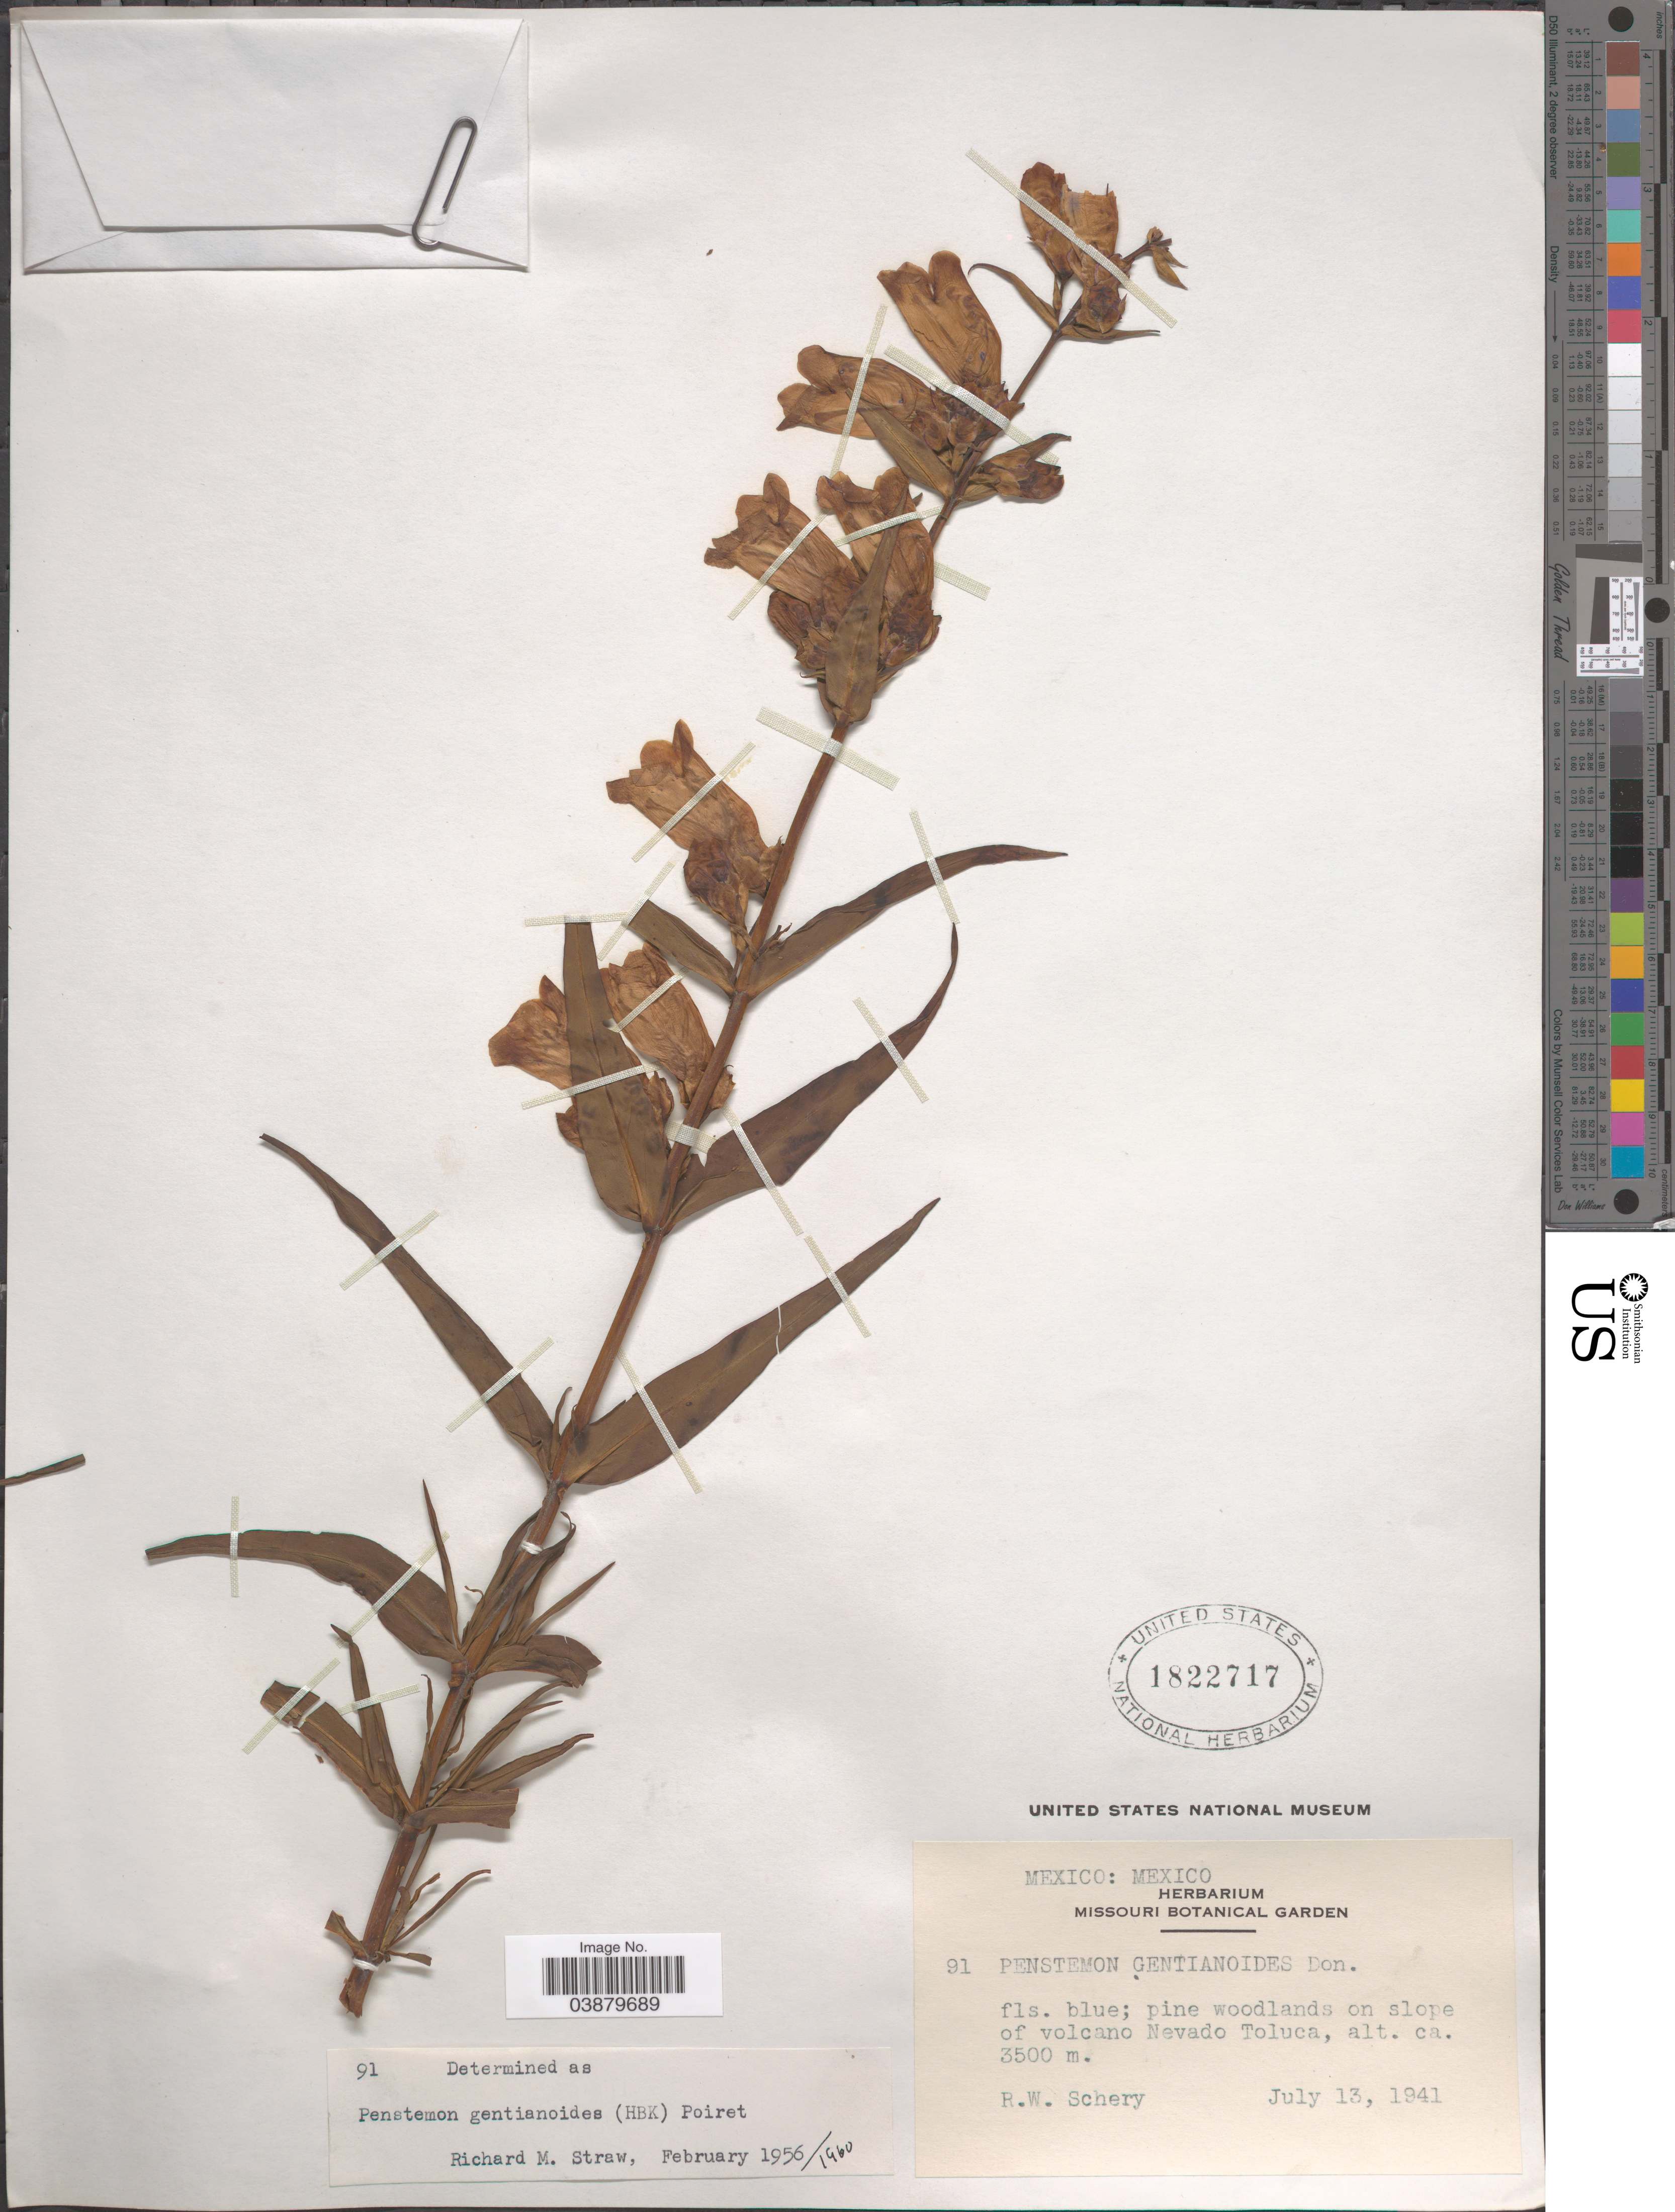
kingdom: Plantae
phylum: Tracheophyta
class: Magnoliopsida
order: Lamiales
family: Plantaginaceae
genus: Penstemon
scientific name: Penstemon gentianoides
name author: (Kunth) Poir.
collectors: R. W. Schery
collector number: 91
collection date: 1941-07-13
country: Mexico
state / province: México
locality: Pine woodlands on slope of volcano Nevado Toluca.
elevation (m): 3500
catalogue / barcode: US 1822717